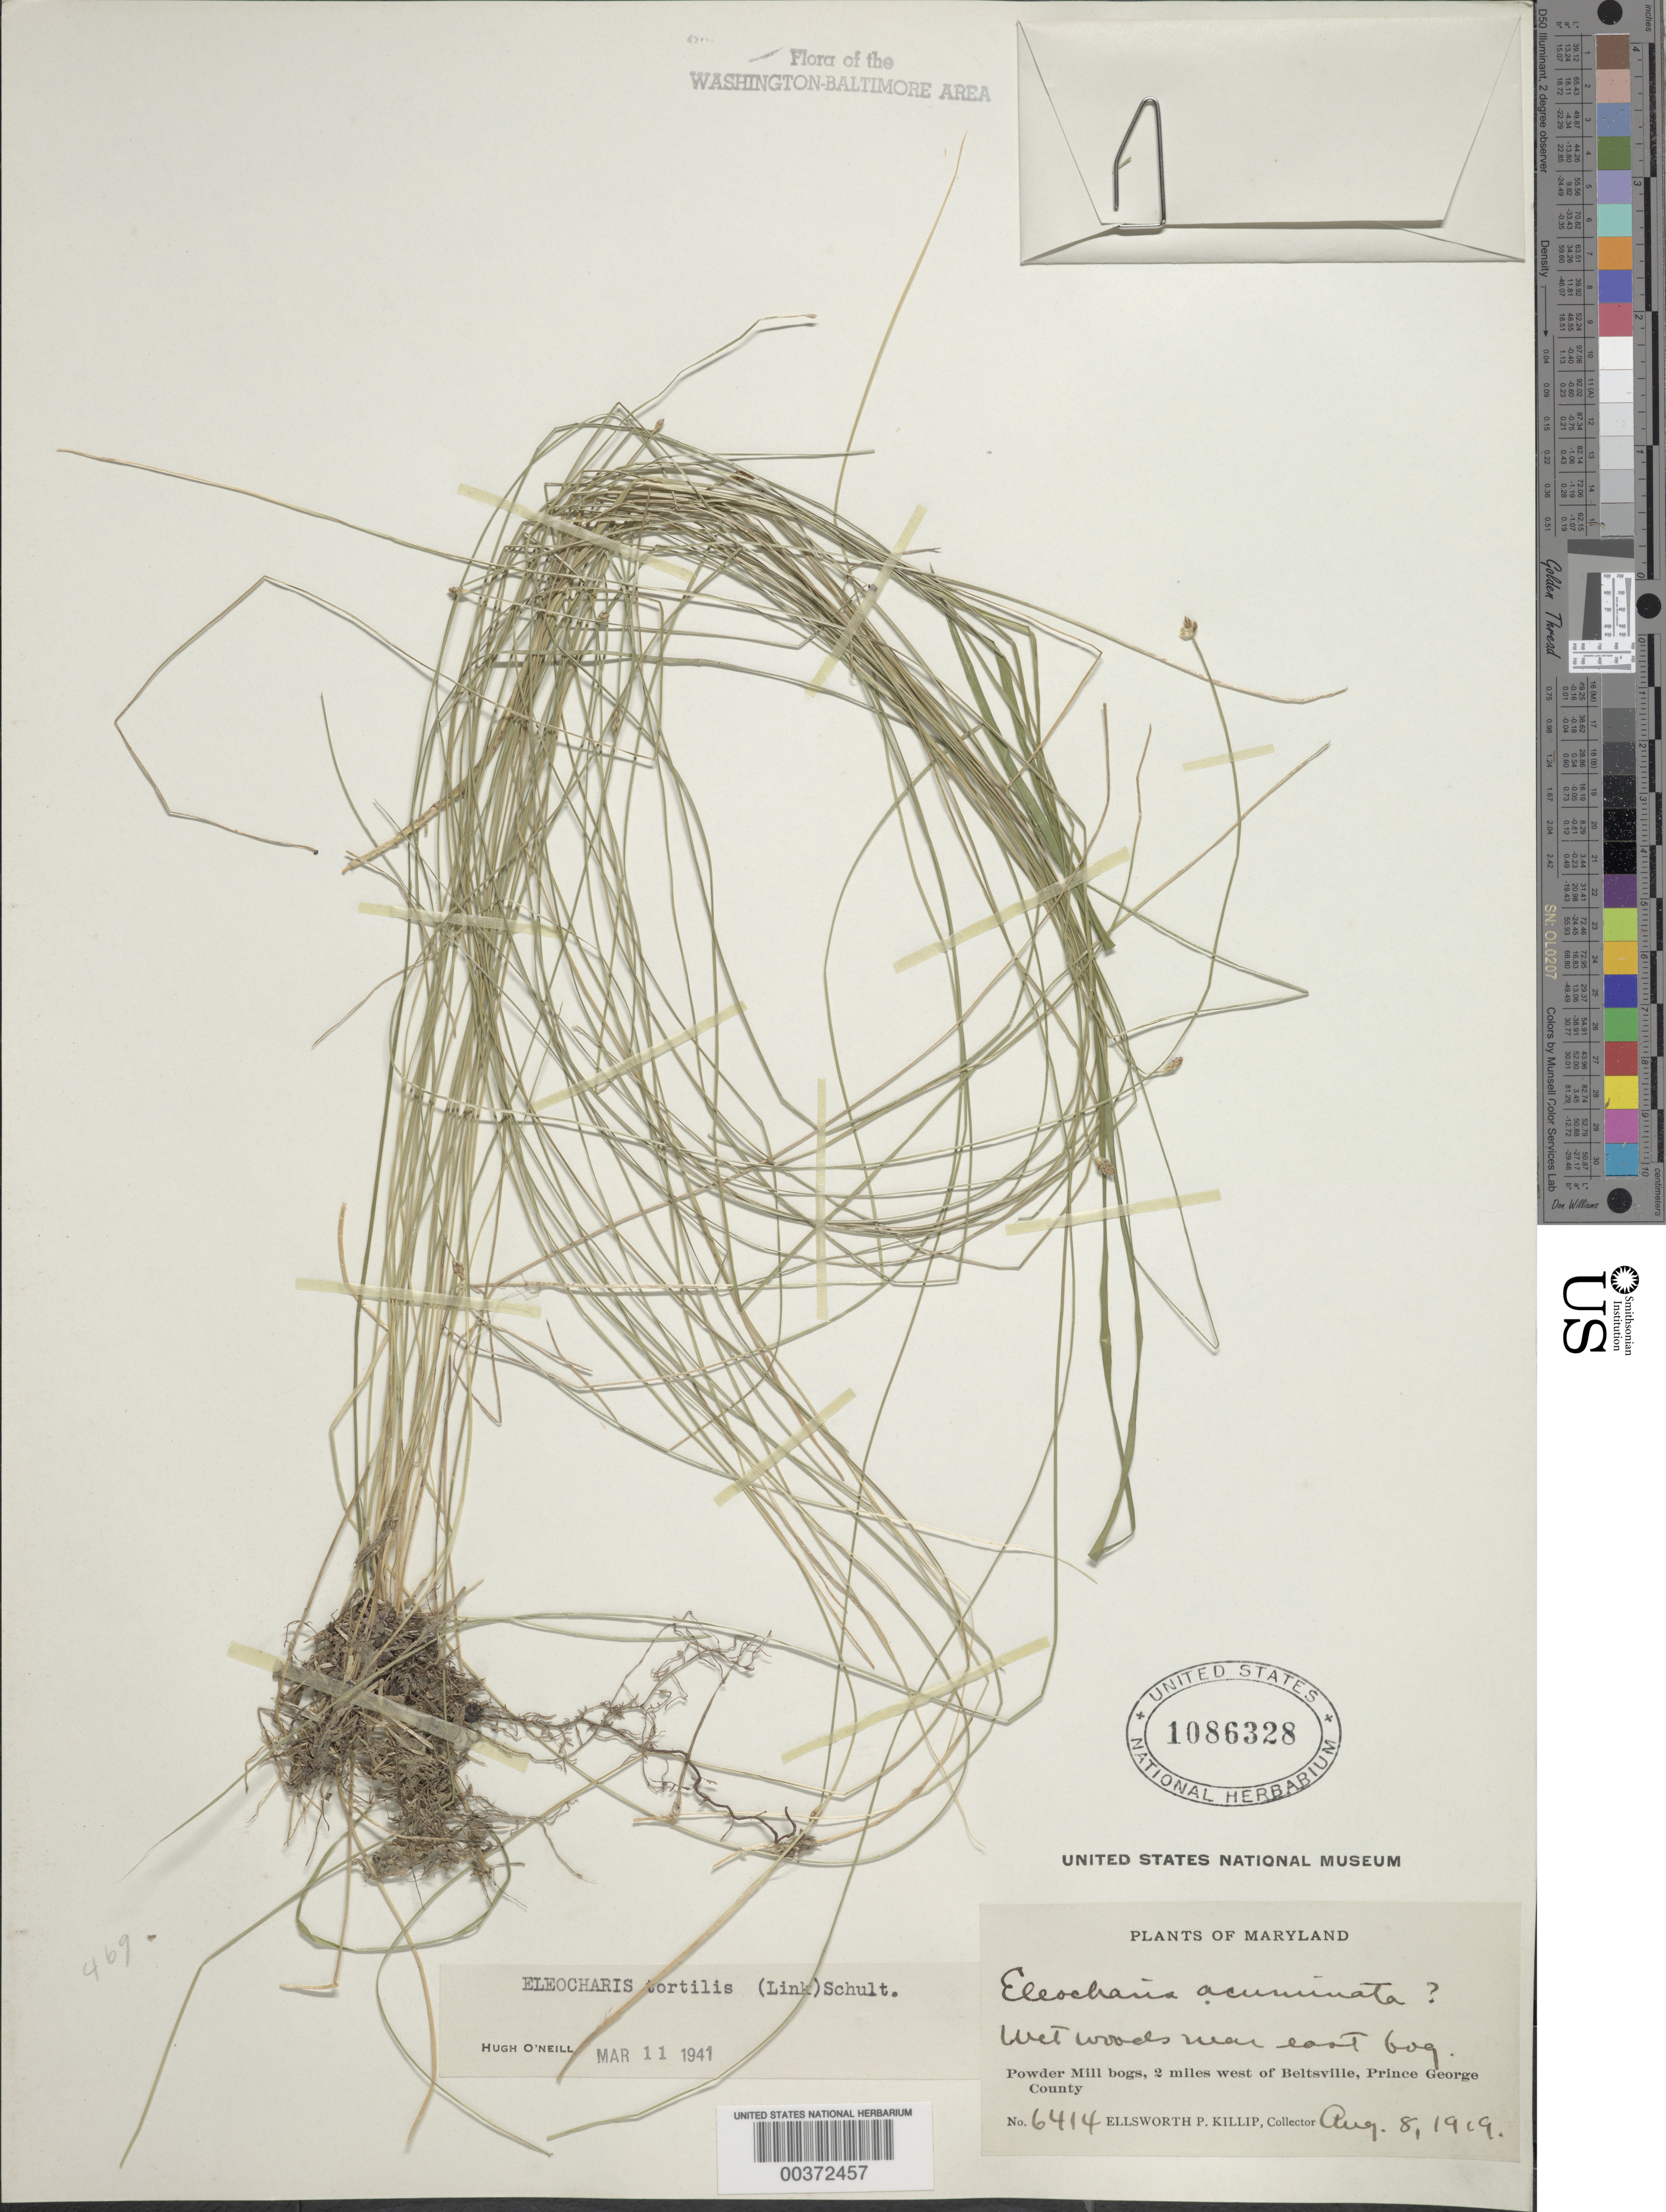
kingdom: Plantae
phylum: Tracheophyta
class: Liliopsida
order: Poales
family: Cyperaceae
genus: Eleocharis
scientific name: Eleocharis tortilis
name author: (Link) Schult.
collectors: E. P. Killip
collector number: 6414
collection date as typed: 08 Aug 1919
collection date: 1919-08-08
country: United States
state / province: Maryland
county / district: Prince George's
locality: Powder Mill Bogs, west of Beltsville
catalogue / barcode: US 1086328